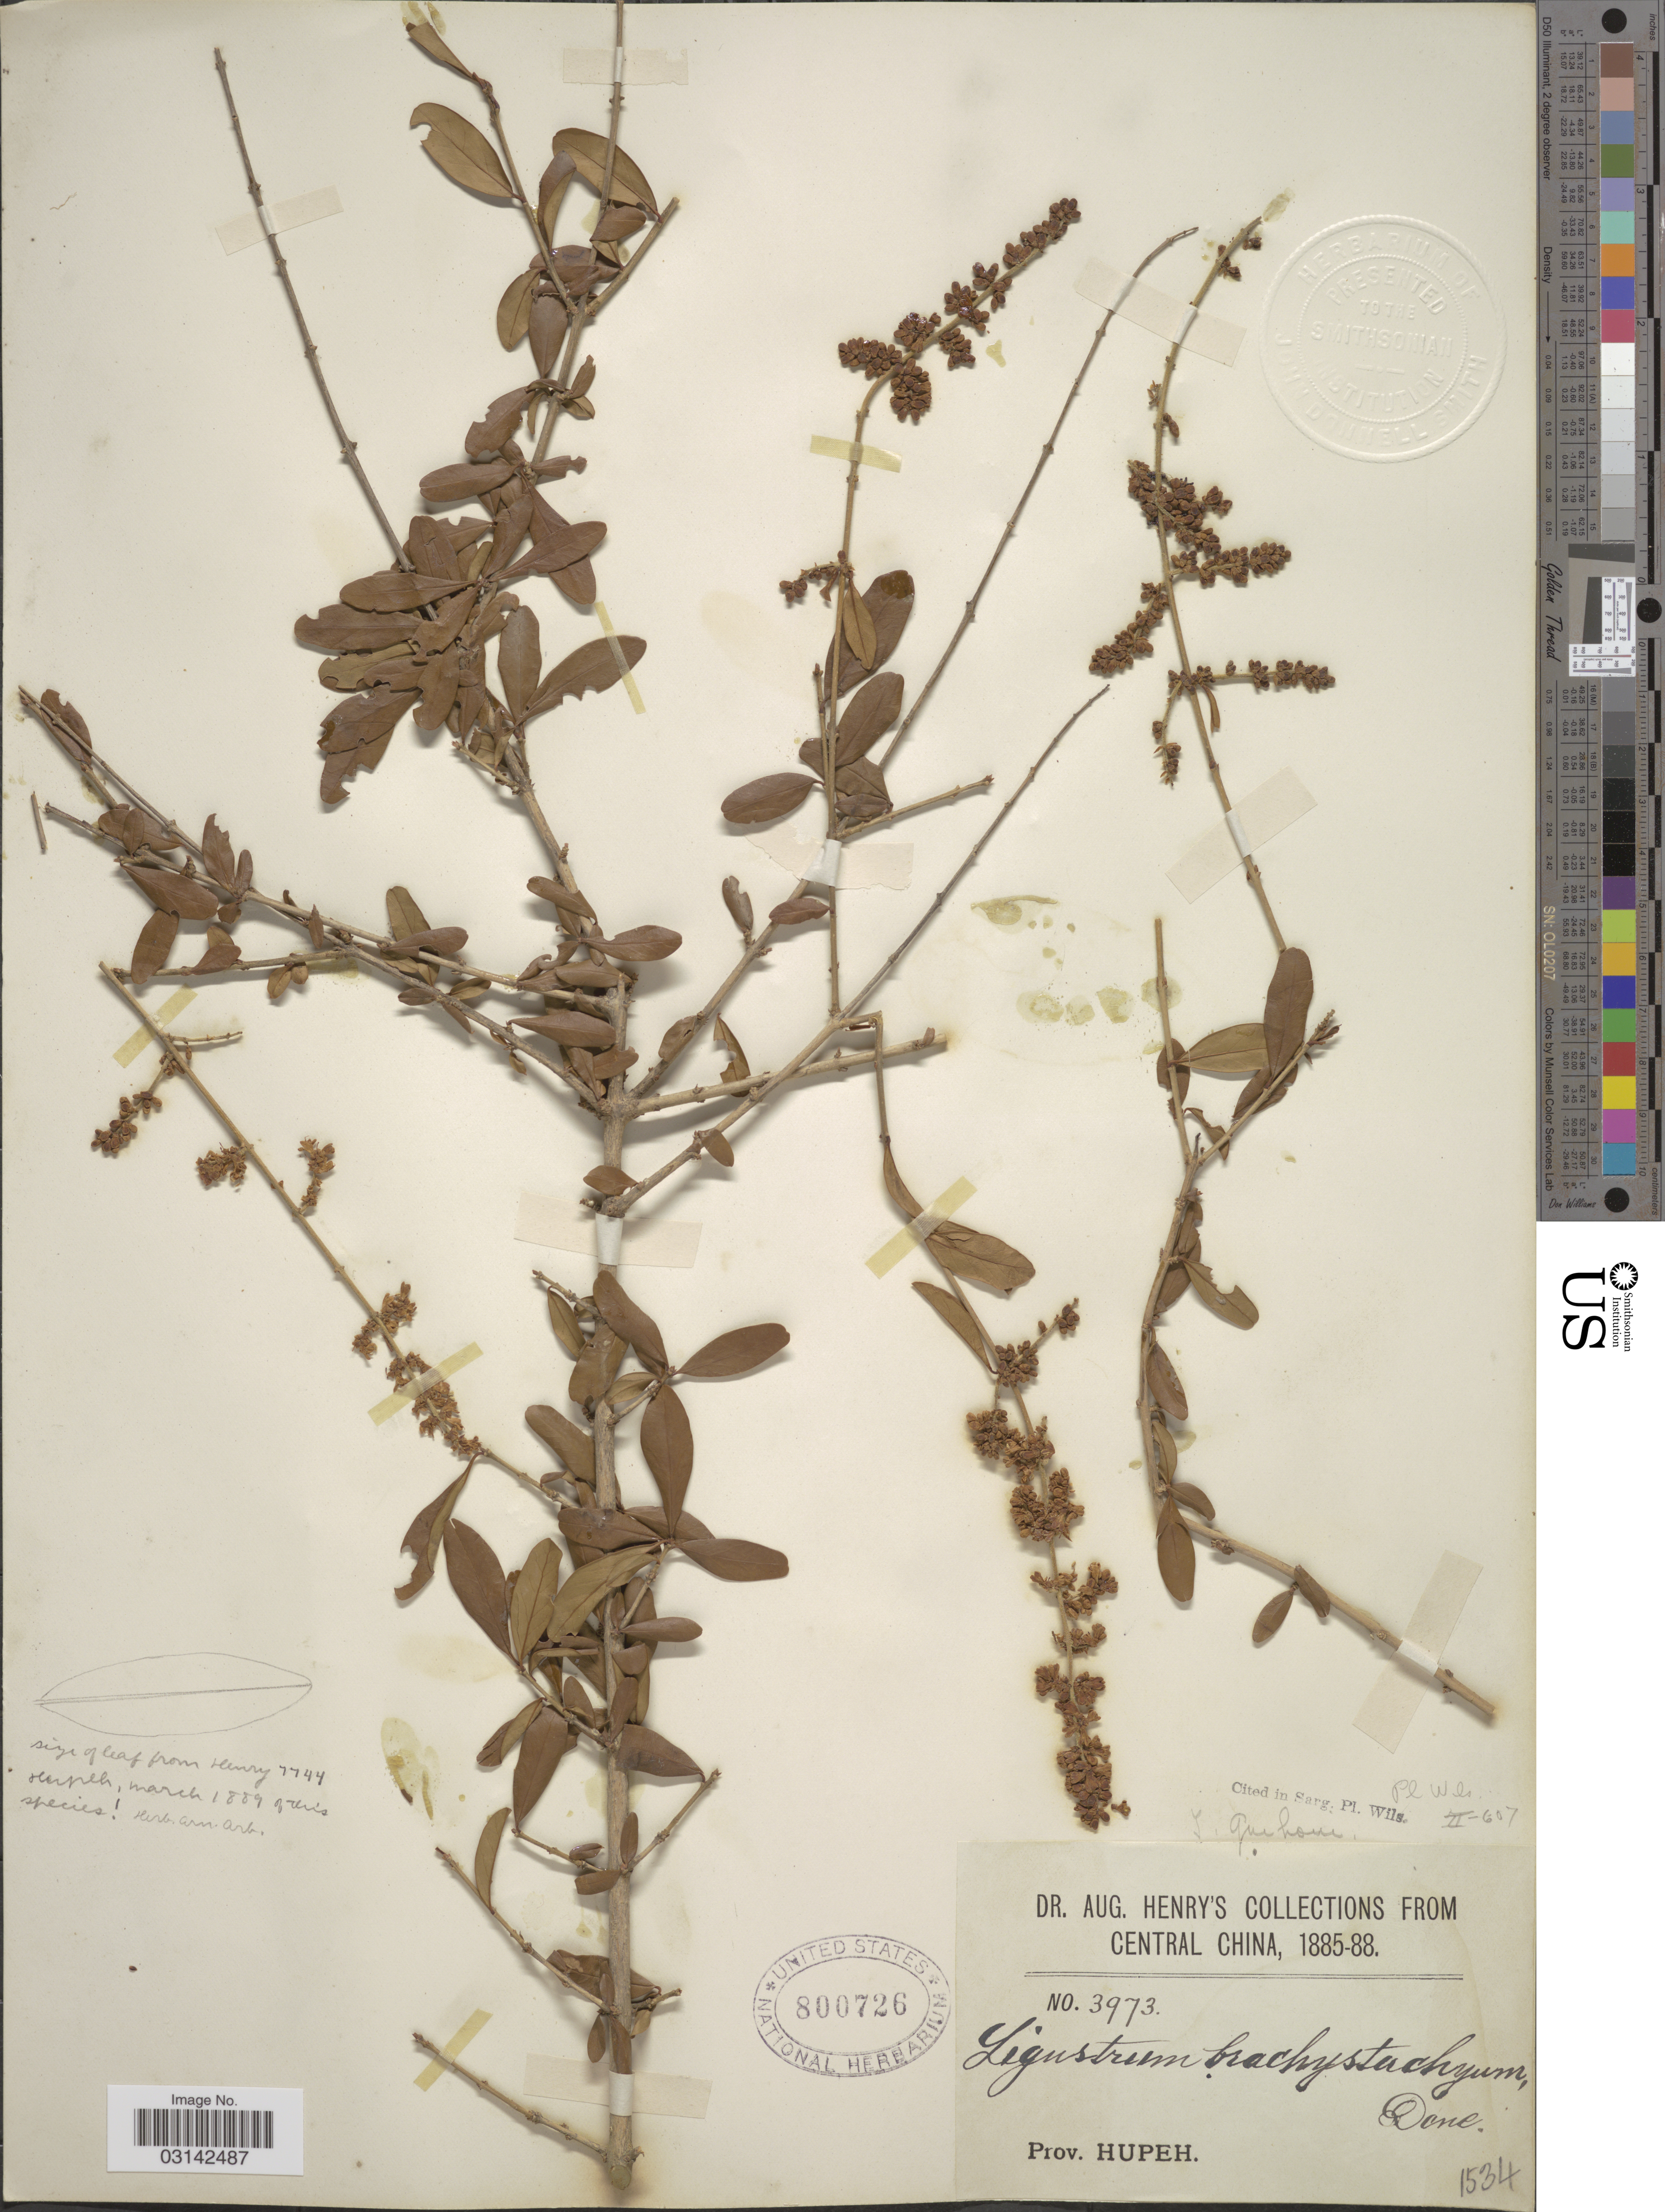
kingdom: Plantae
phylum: Tracheophyta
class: Magnoliopsida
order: Lamiales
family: Oleaceae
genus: Ligustrum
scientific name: Ligustrum quihoui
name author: Carrière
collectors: A. Henry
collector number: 3973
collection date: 1885/1888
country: China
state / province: Hubei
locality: Central China, Prov. Hupeh.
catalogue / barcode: US 800726